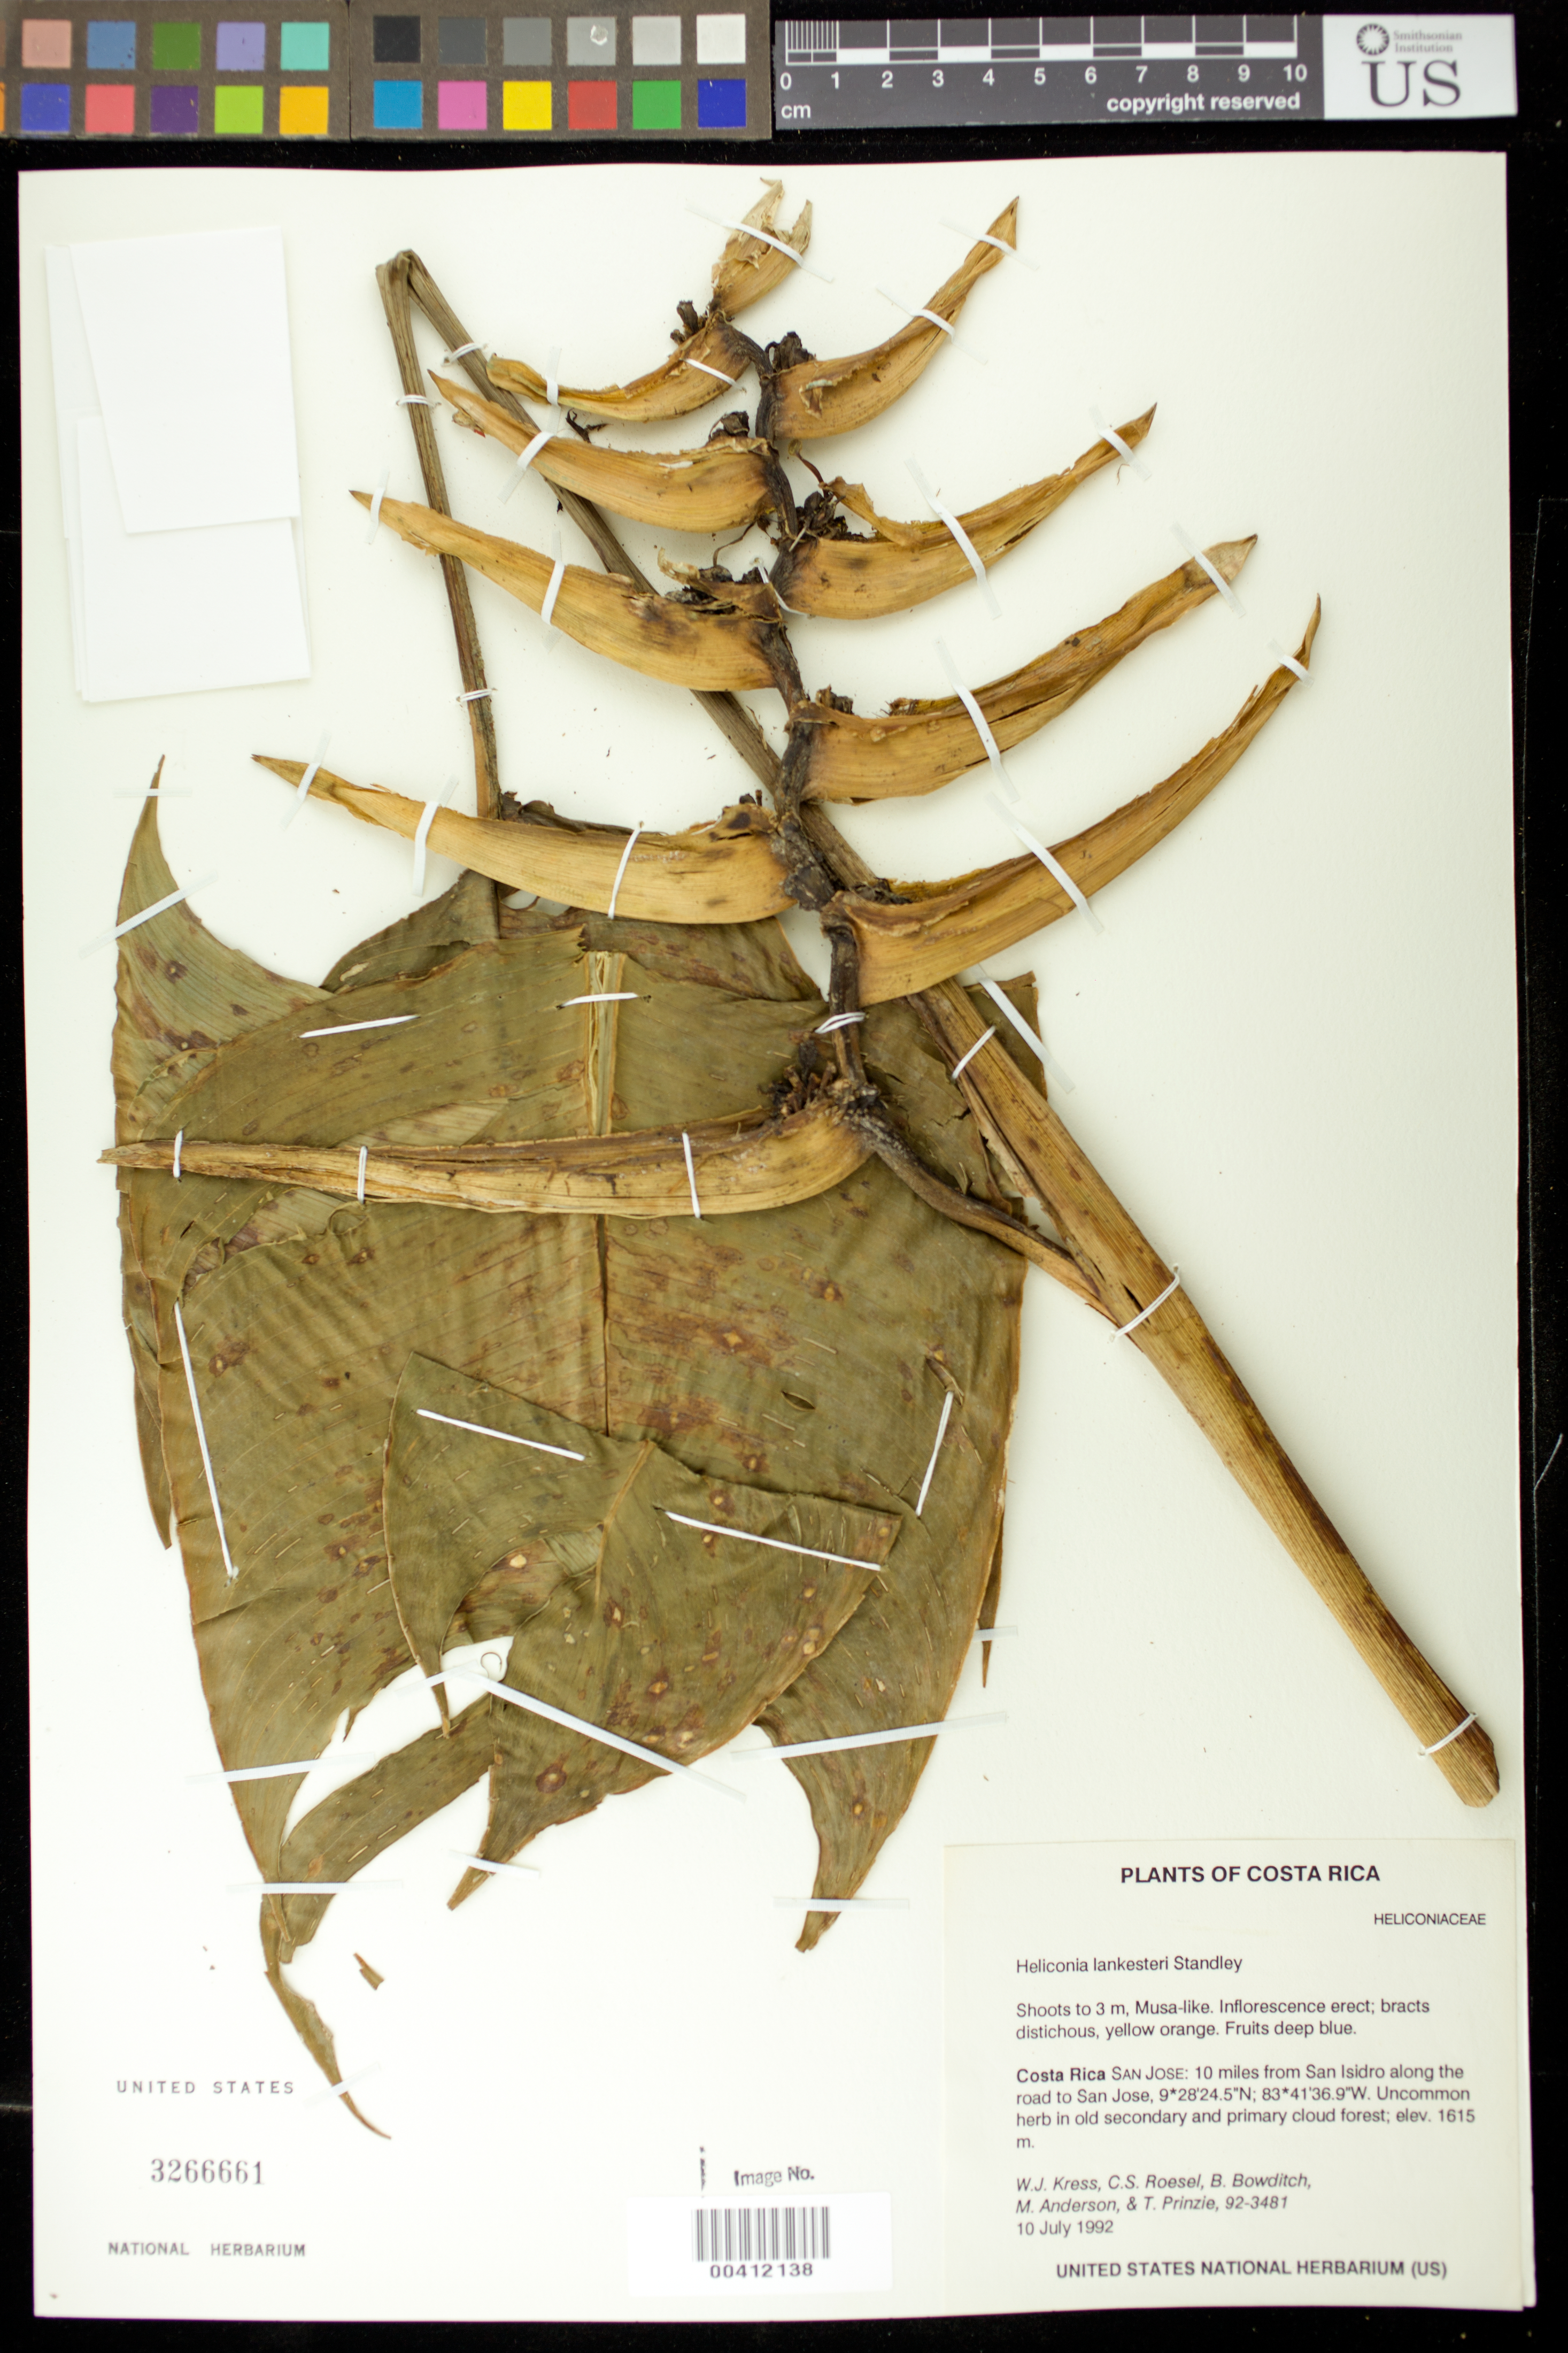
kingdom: Plantae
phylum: Tracheophyta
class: Liliopsida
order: Zingiberales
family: Heliconiaceae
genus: Heliconia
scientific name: Heliconia lankesteri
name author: Standl.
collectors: W. J. Kress, C. S. Roesel, B. Bowditch, M. Anderson & T. Prinzie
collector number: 92-3481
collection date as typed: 10 Jul 1992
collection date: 1992-07-10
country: Costa Rica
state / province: San José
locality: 10 mi from san isidro along the rd to san jose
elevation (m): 1615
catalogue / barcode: US 3266661